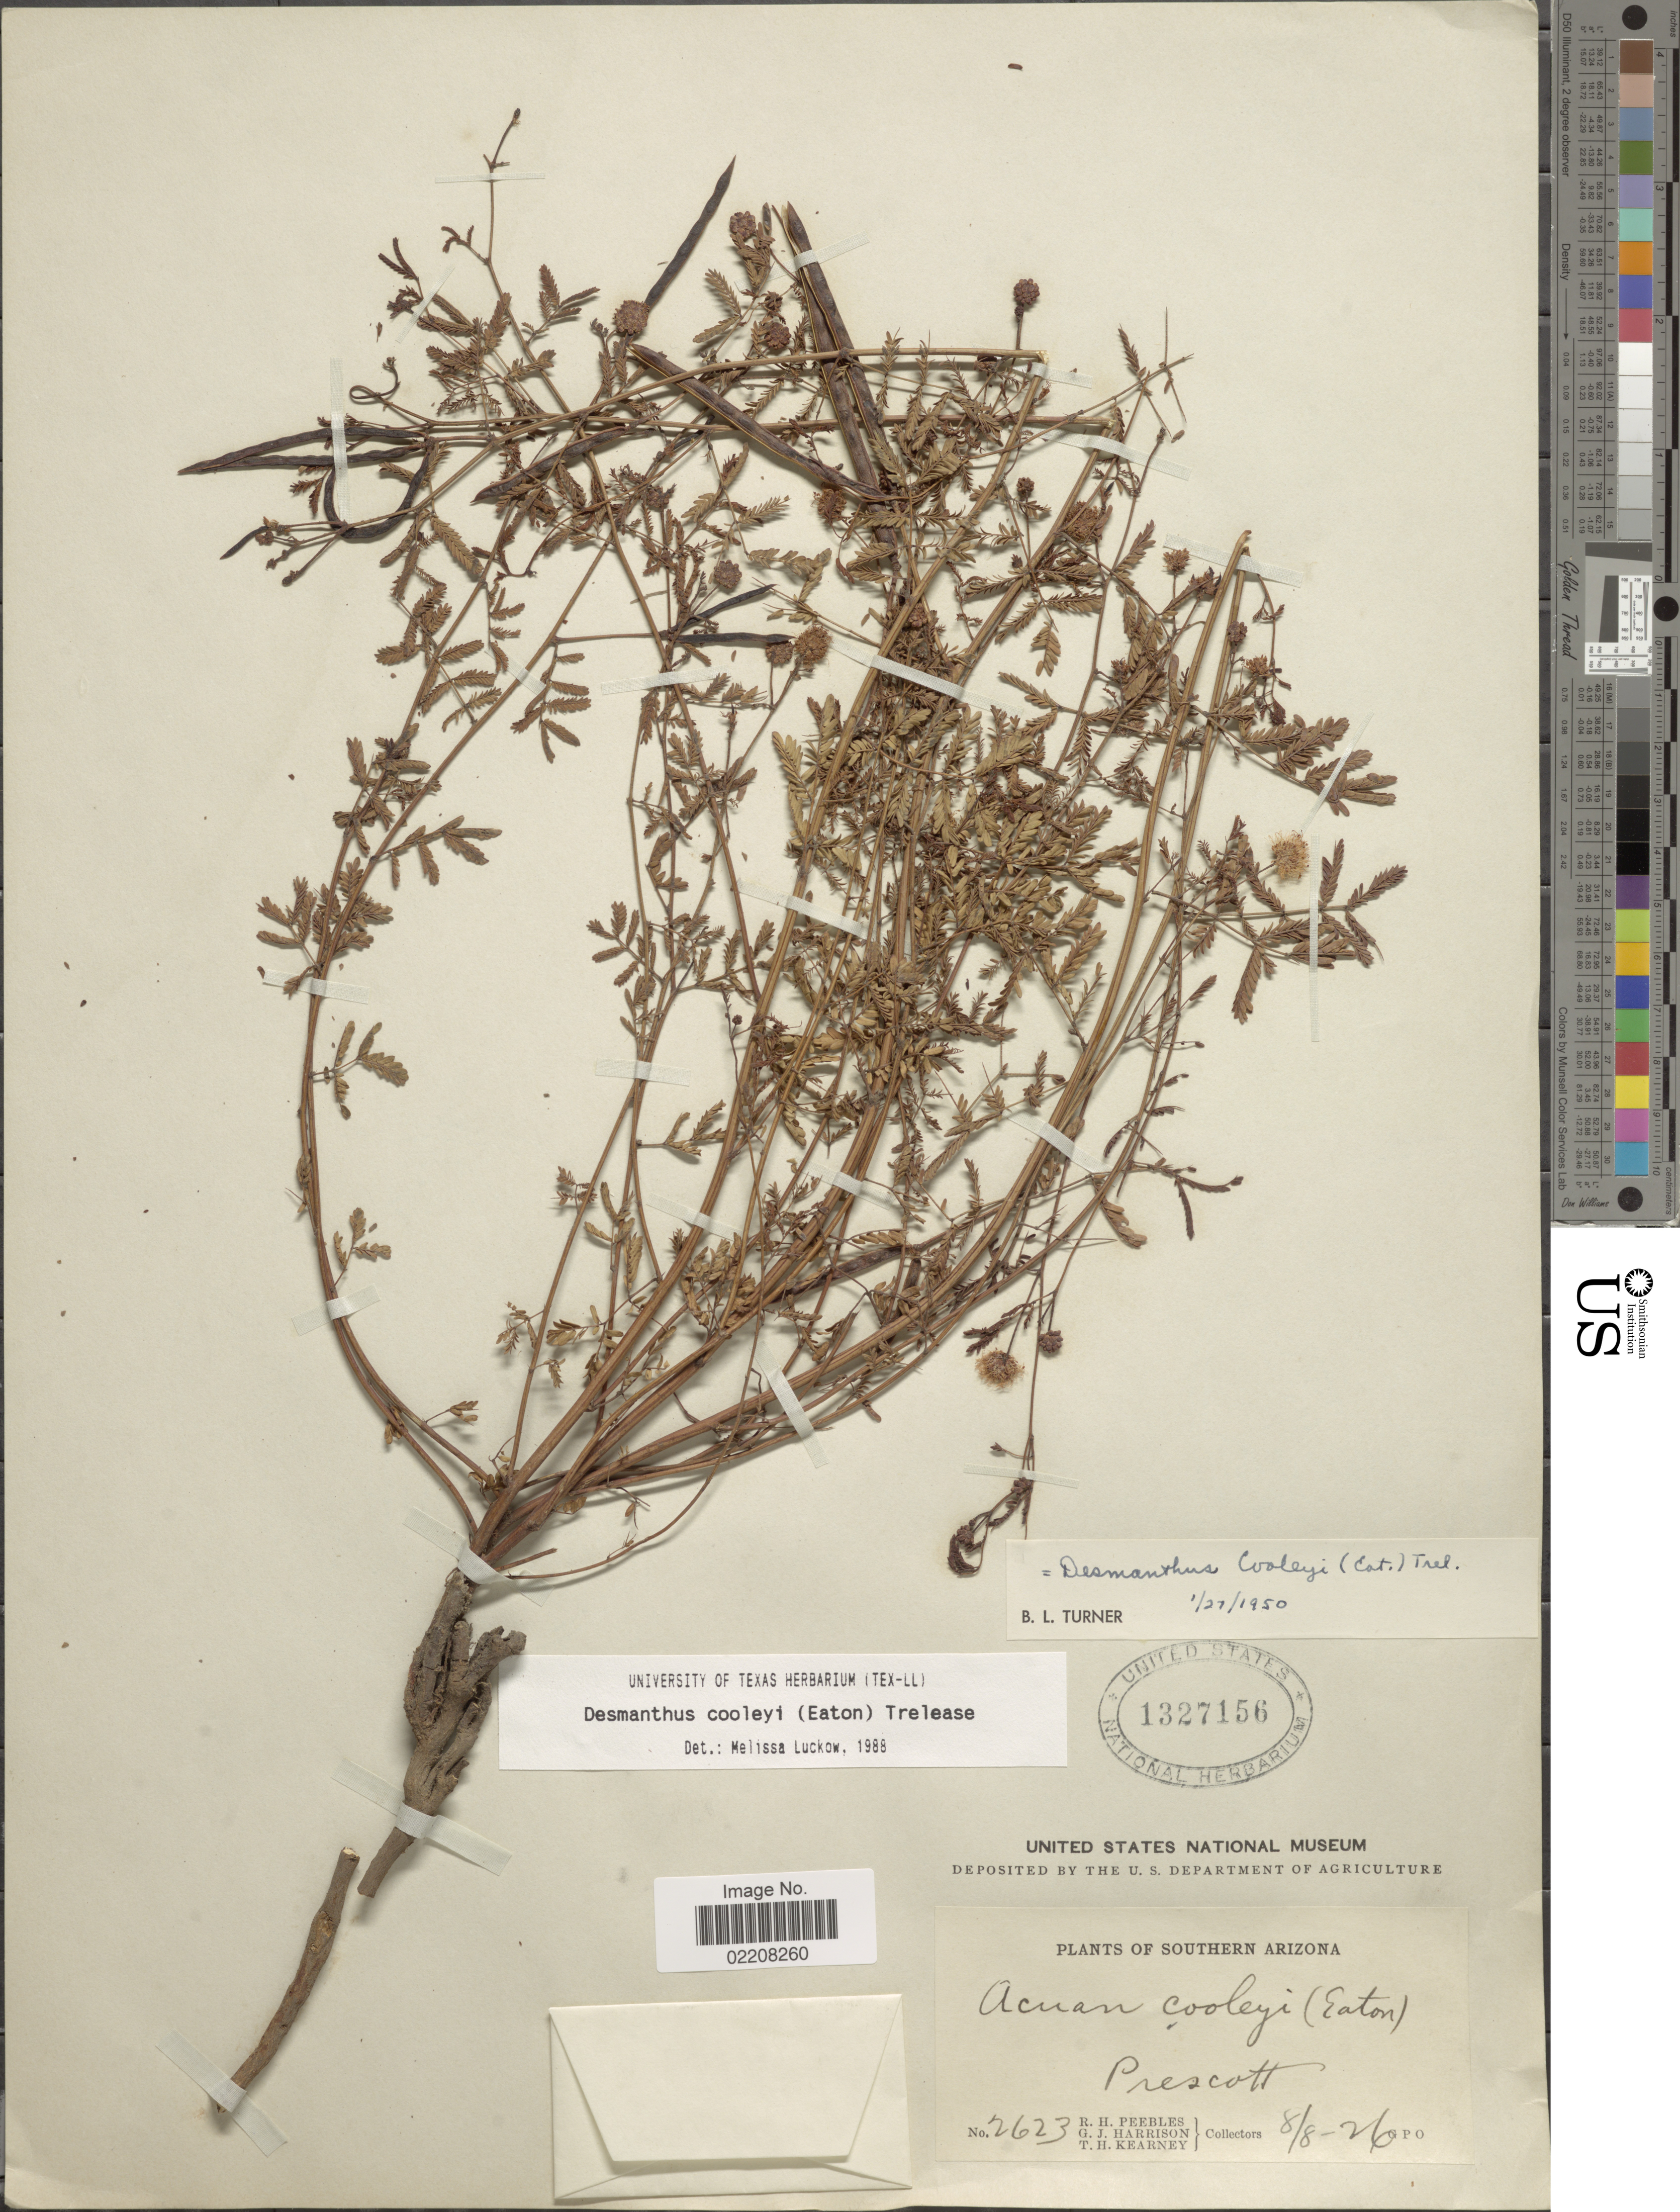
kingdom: Plantae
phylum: Tracheophyta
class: Magnoliopsida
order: Fabales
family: Fabaceae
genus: Desmanthus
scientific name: Desmanthus cooleyi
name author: (Eaton) Trel.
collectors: R. H. Peebles, G. J. Harrison & T. H. Kearney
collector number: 2623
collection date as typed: Transcribed d/m/y: 8/8/26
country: United States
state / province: Arizona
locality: Southern Arizona. Prescott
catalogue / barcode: US 1327156